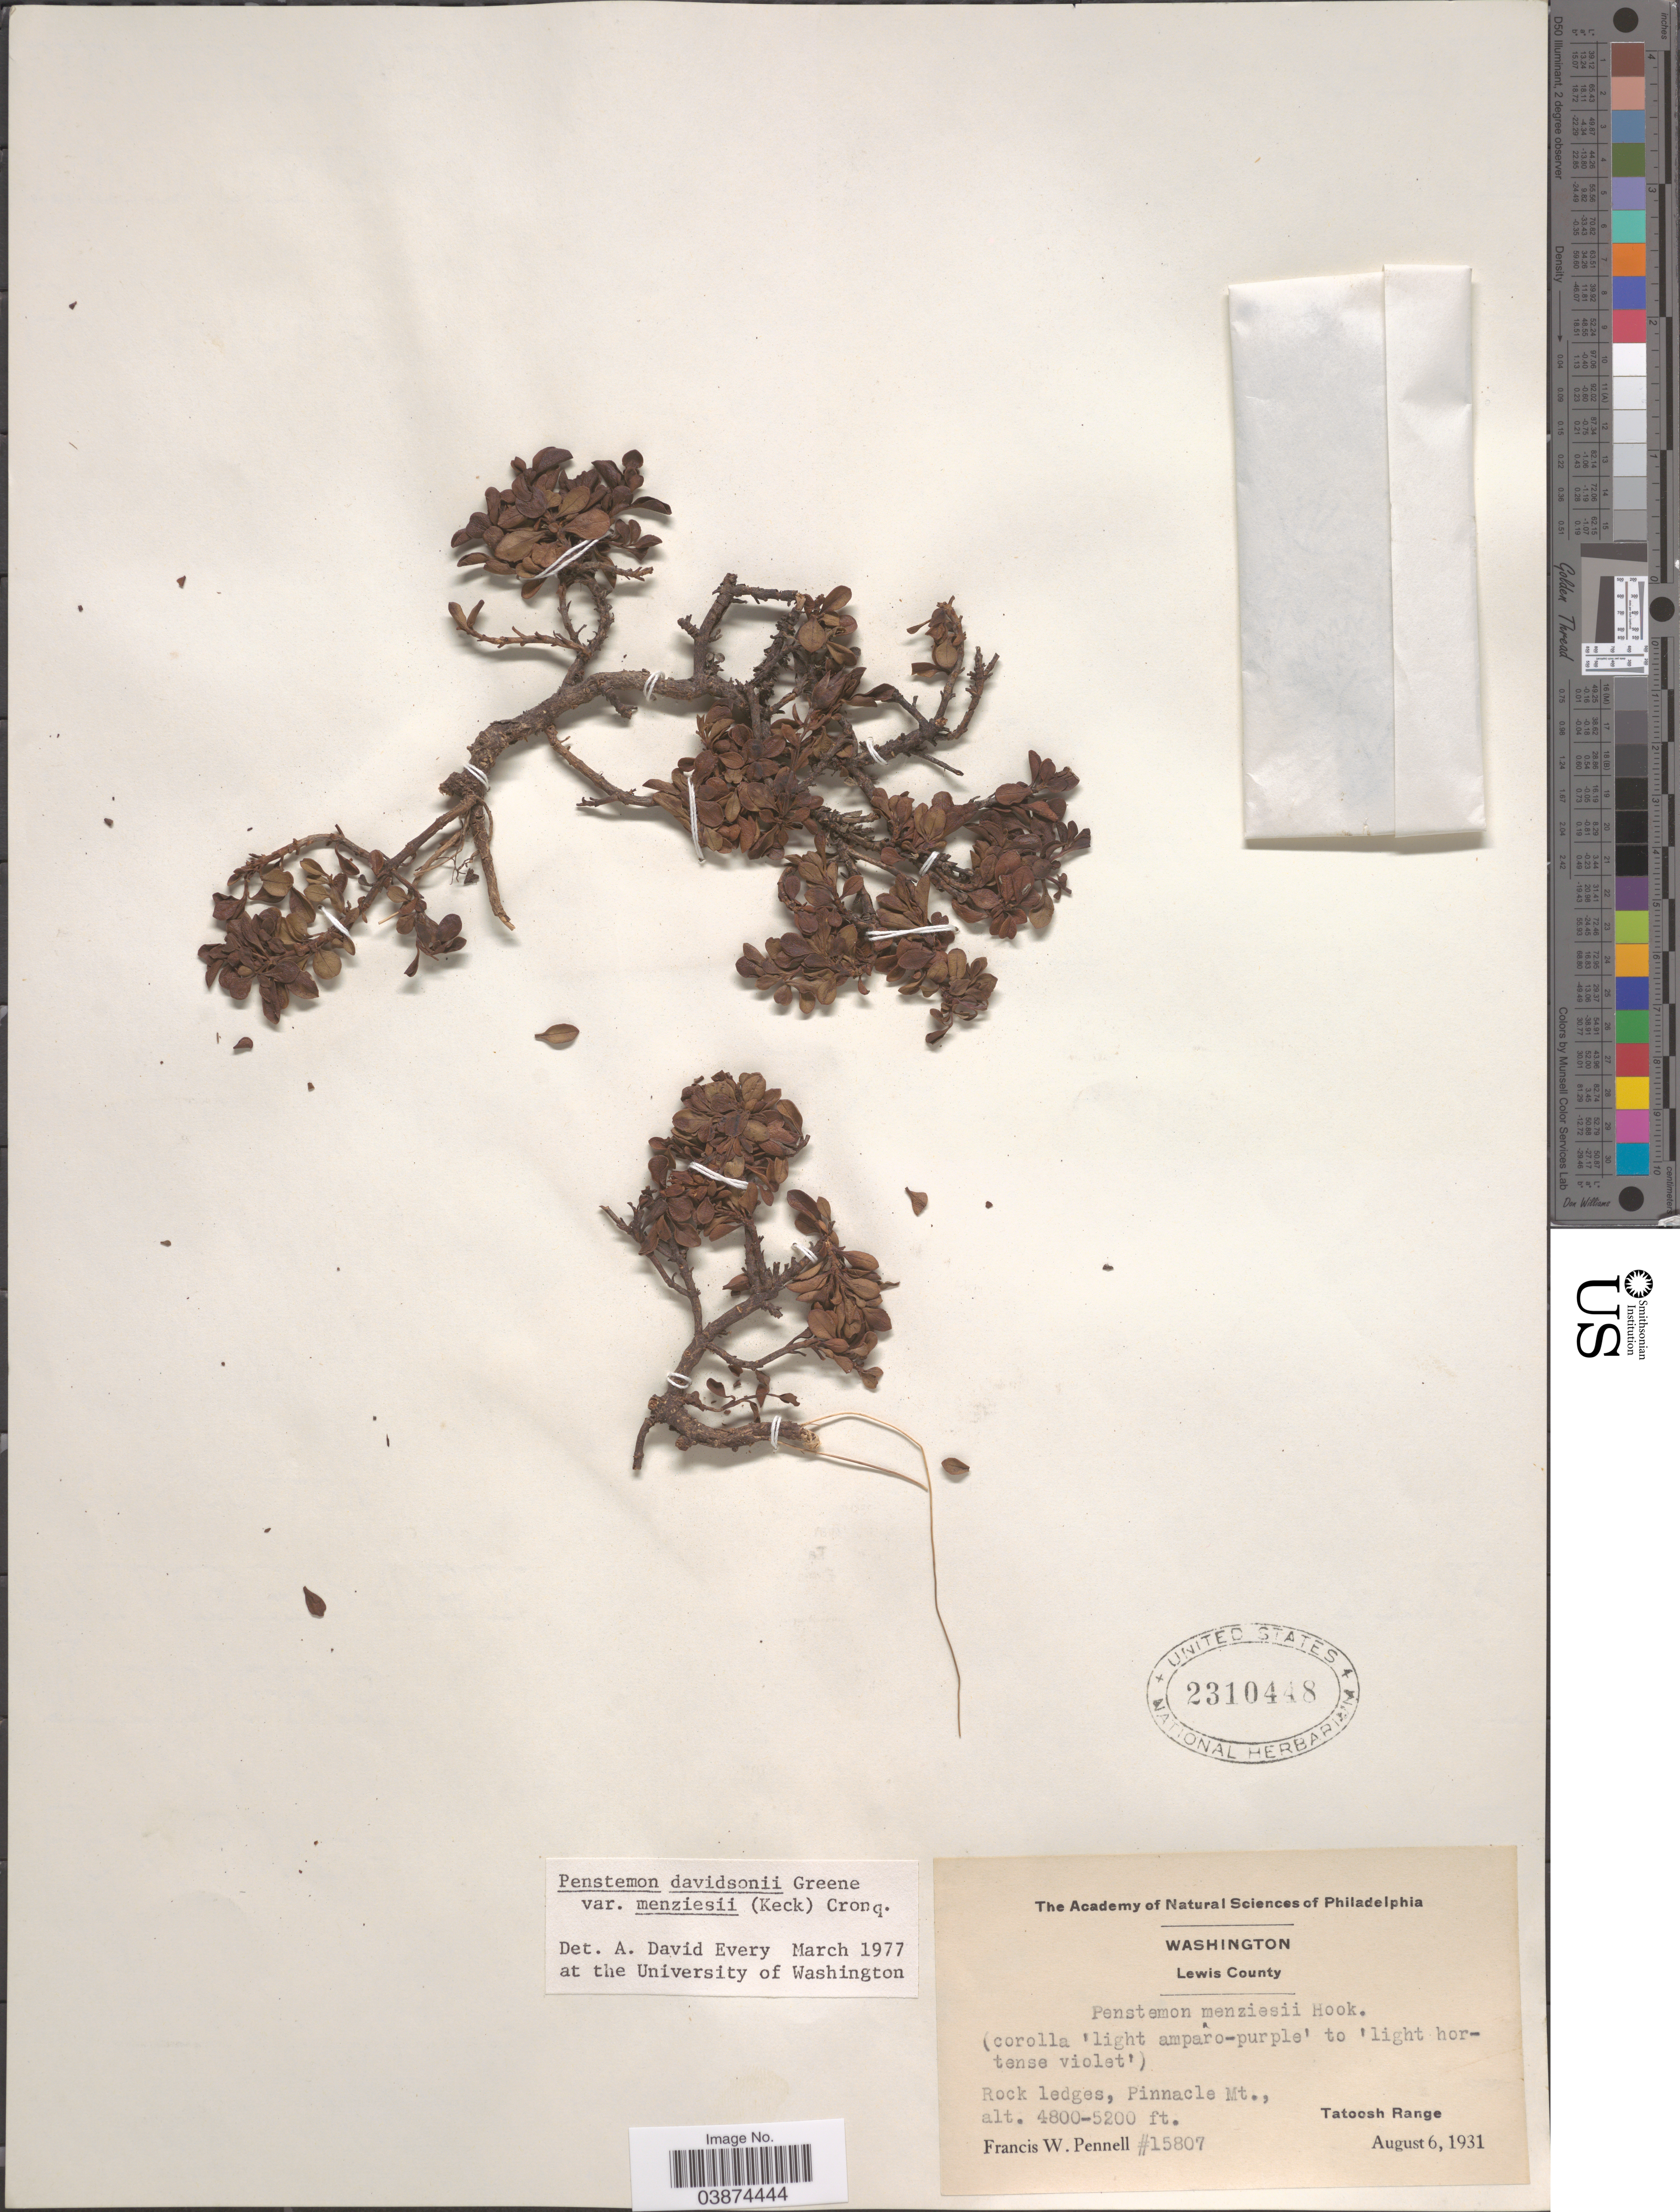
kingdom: Plantae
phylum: Tracheophyta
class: Magnoliopsida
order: Lamiales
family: Plantaginaceae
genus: Penstemon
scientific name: Penstemon davidsonii var. menziesii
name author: (D.D. Keck) Cronquist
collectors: F. W. Pennell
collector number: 15807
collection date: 1931-08-06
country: United States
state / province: Washington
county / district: Lewis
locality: Lewis County. Pinnacle Mt., Tatoosh Range.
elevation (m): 1463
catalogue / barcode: US 2310448